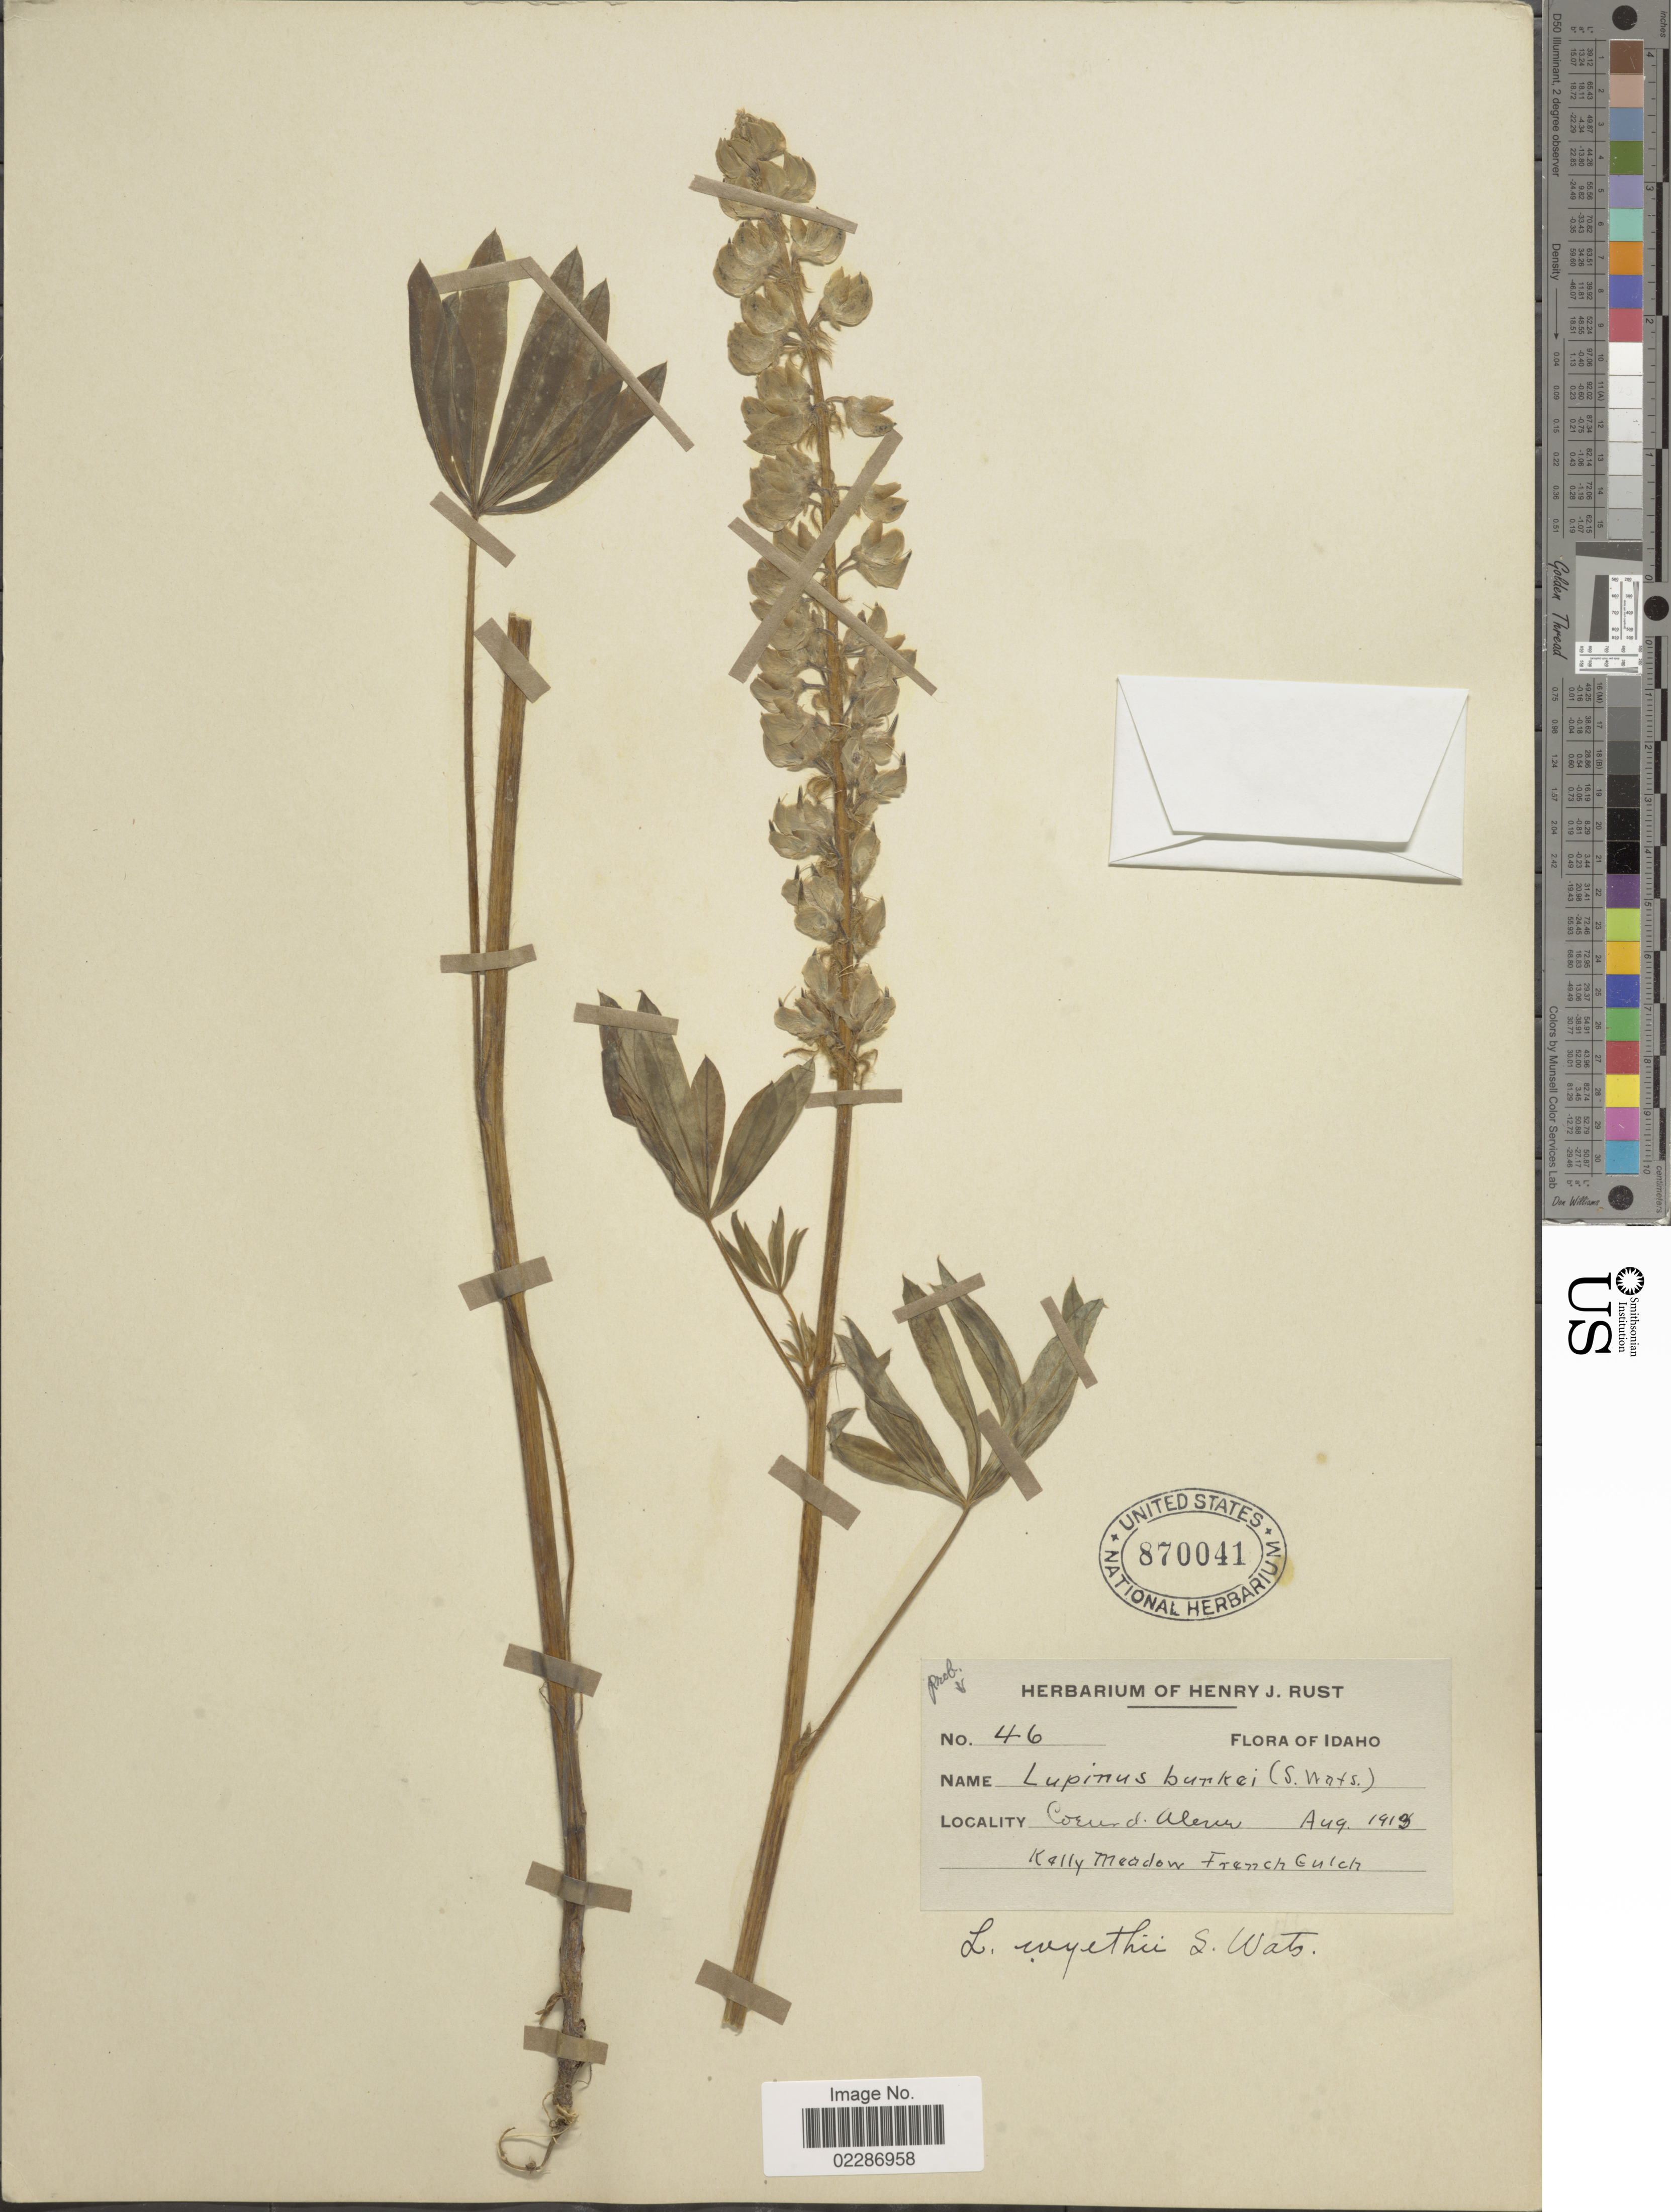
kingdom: Plantae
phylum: Tracheophyta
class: Magnoliopsida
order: Fabales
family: Fabaceae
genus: Lupinus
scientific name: Lupinus burkei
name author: S. Watson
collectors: ex herb. Henry J. Rust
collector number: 46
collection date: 1913-08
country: United States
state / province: Idaho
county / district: Kootenai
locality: Coeur d' Alene, Kelly Meadow French Gulch.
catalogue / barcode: US 870041